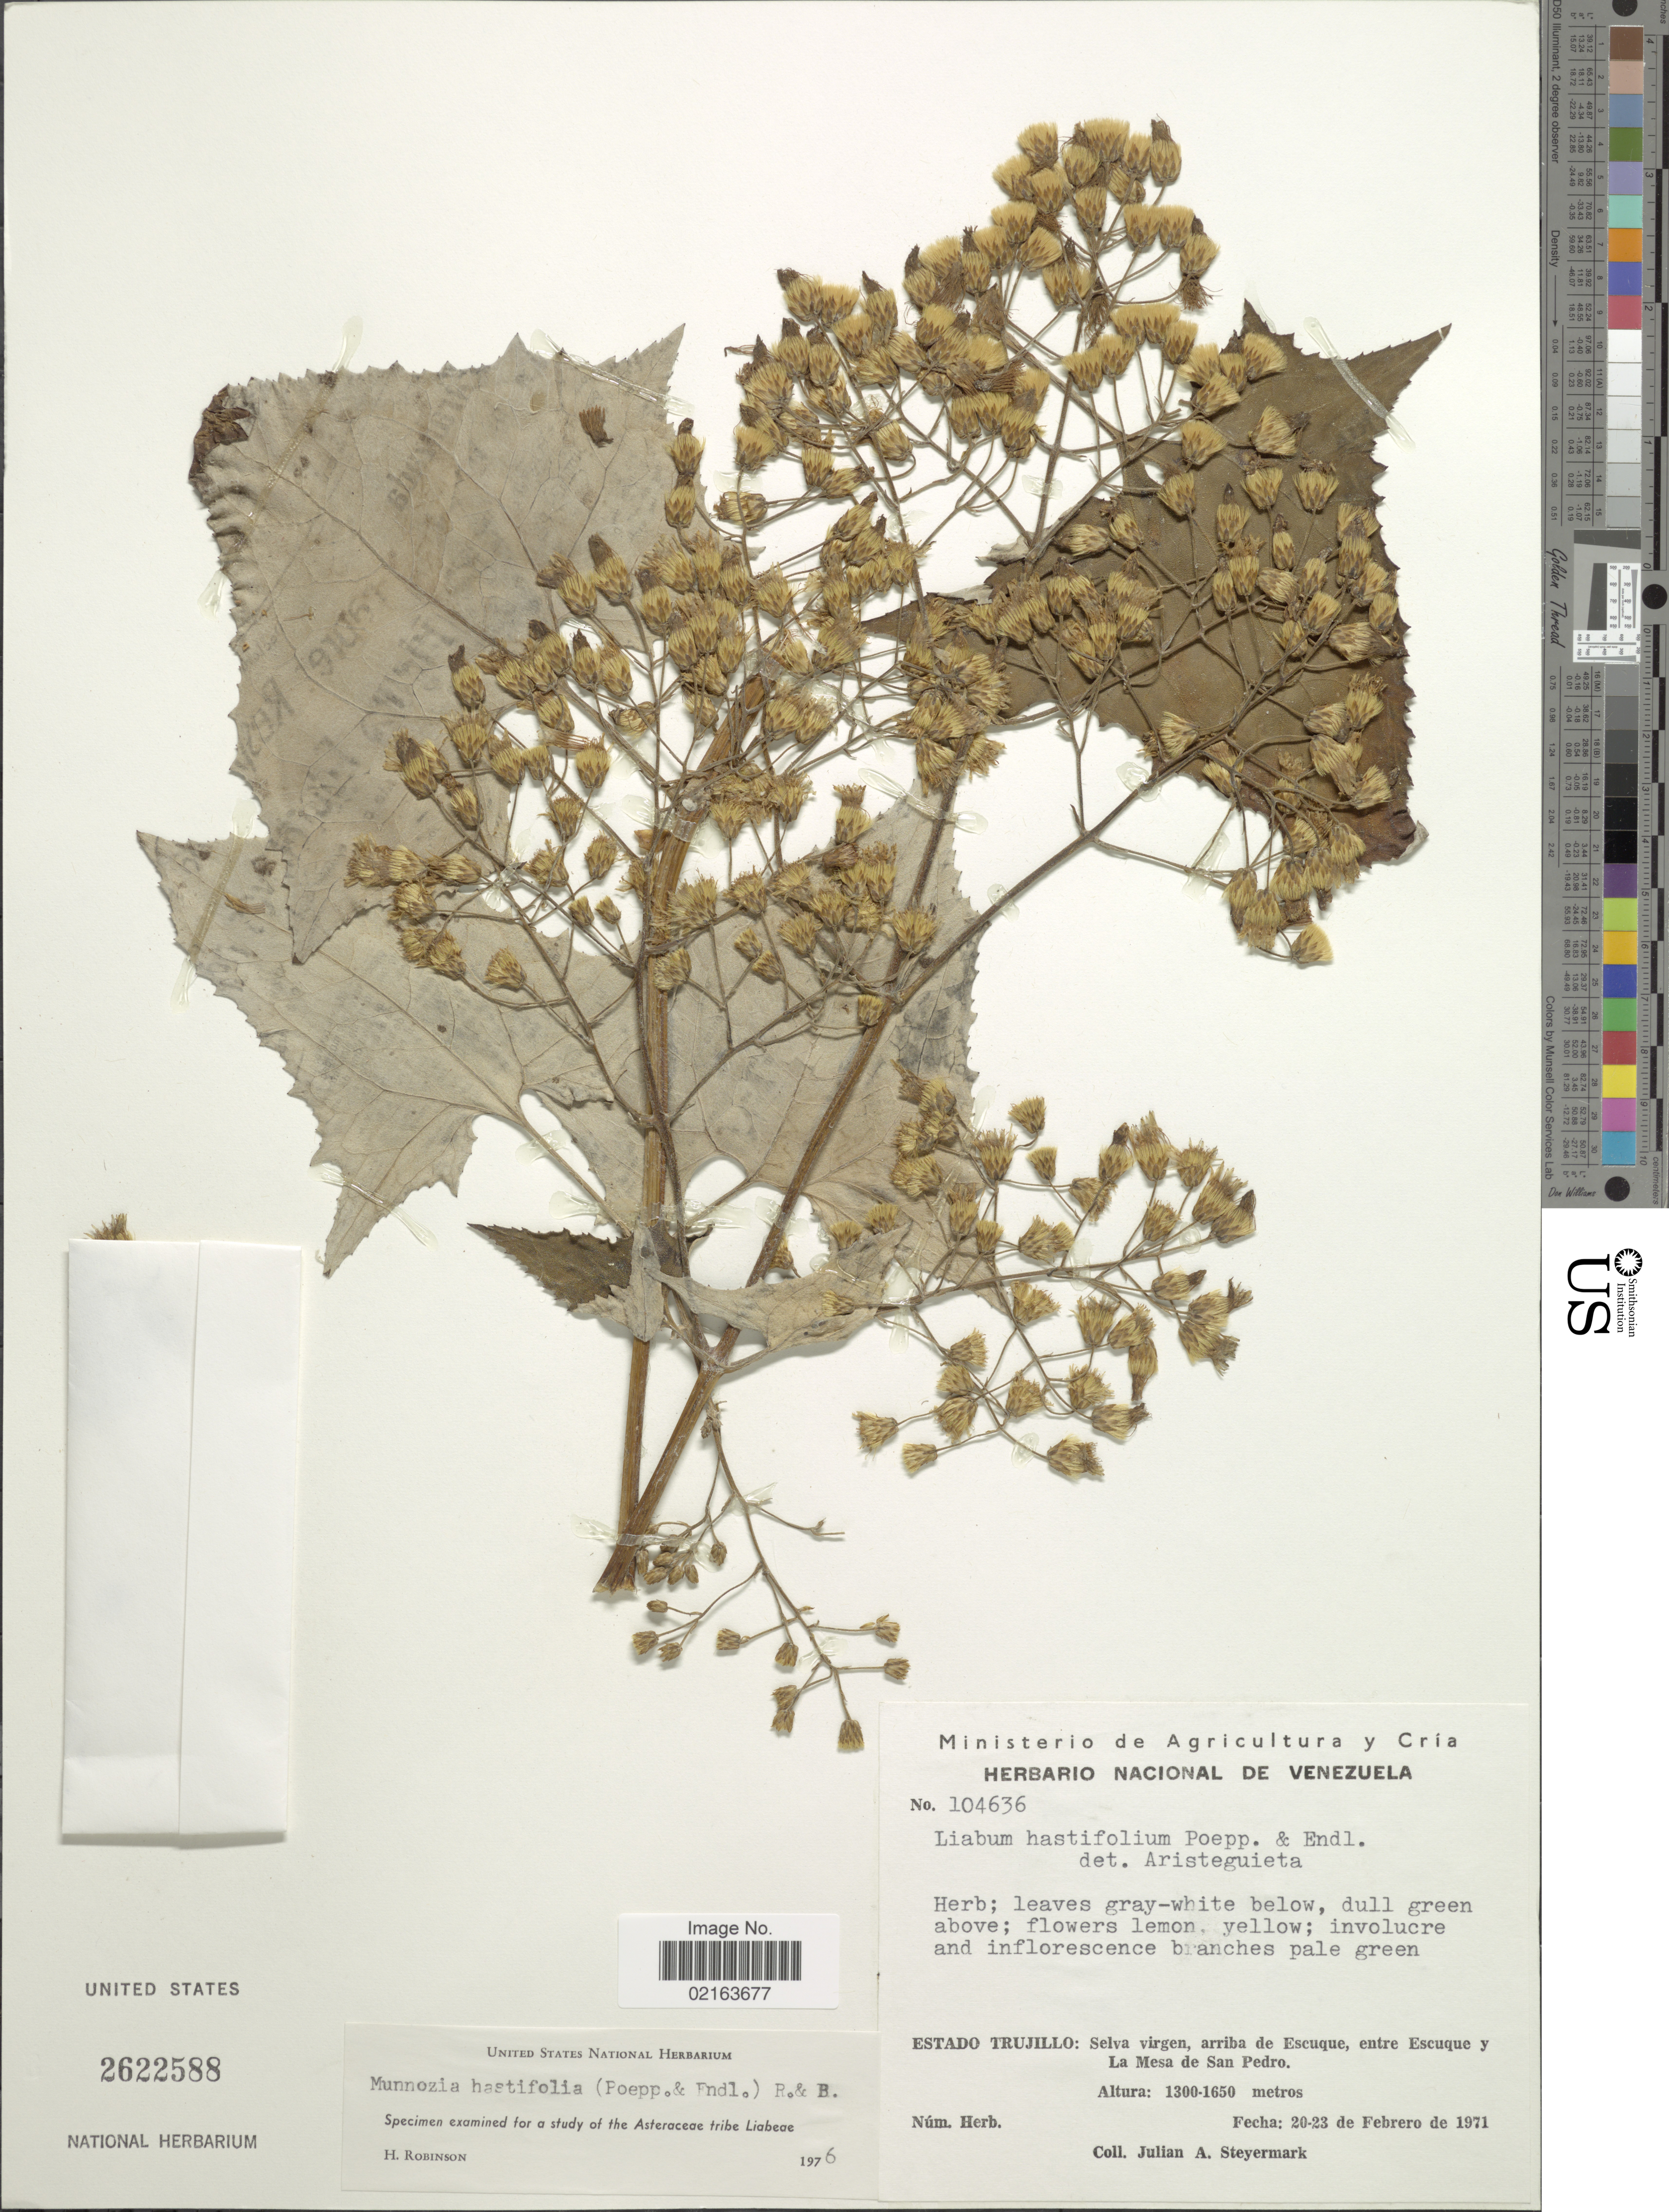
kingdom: Plantae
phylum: Tracheophyta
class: Magnoliopsida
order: Asterales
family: Asteraceae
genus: Munnozia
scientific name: Munnozia hastifolia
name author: (Poepp.) H. Rob. & Brettell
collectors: J. Steyermark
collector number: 104636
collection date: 1971-02-20/1971-02-23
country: Venezuela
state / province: Trujillo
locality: Estado Trujillo: Selva virgen, arriba de Escuque, entre Escuque y La Mesa de San Pedro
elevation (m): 1300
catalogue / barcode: US 2622588